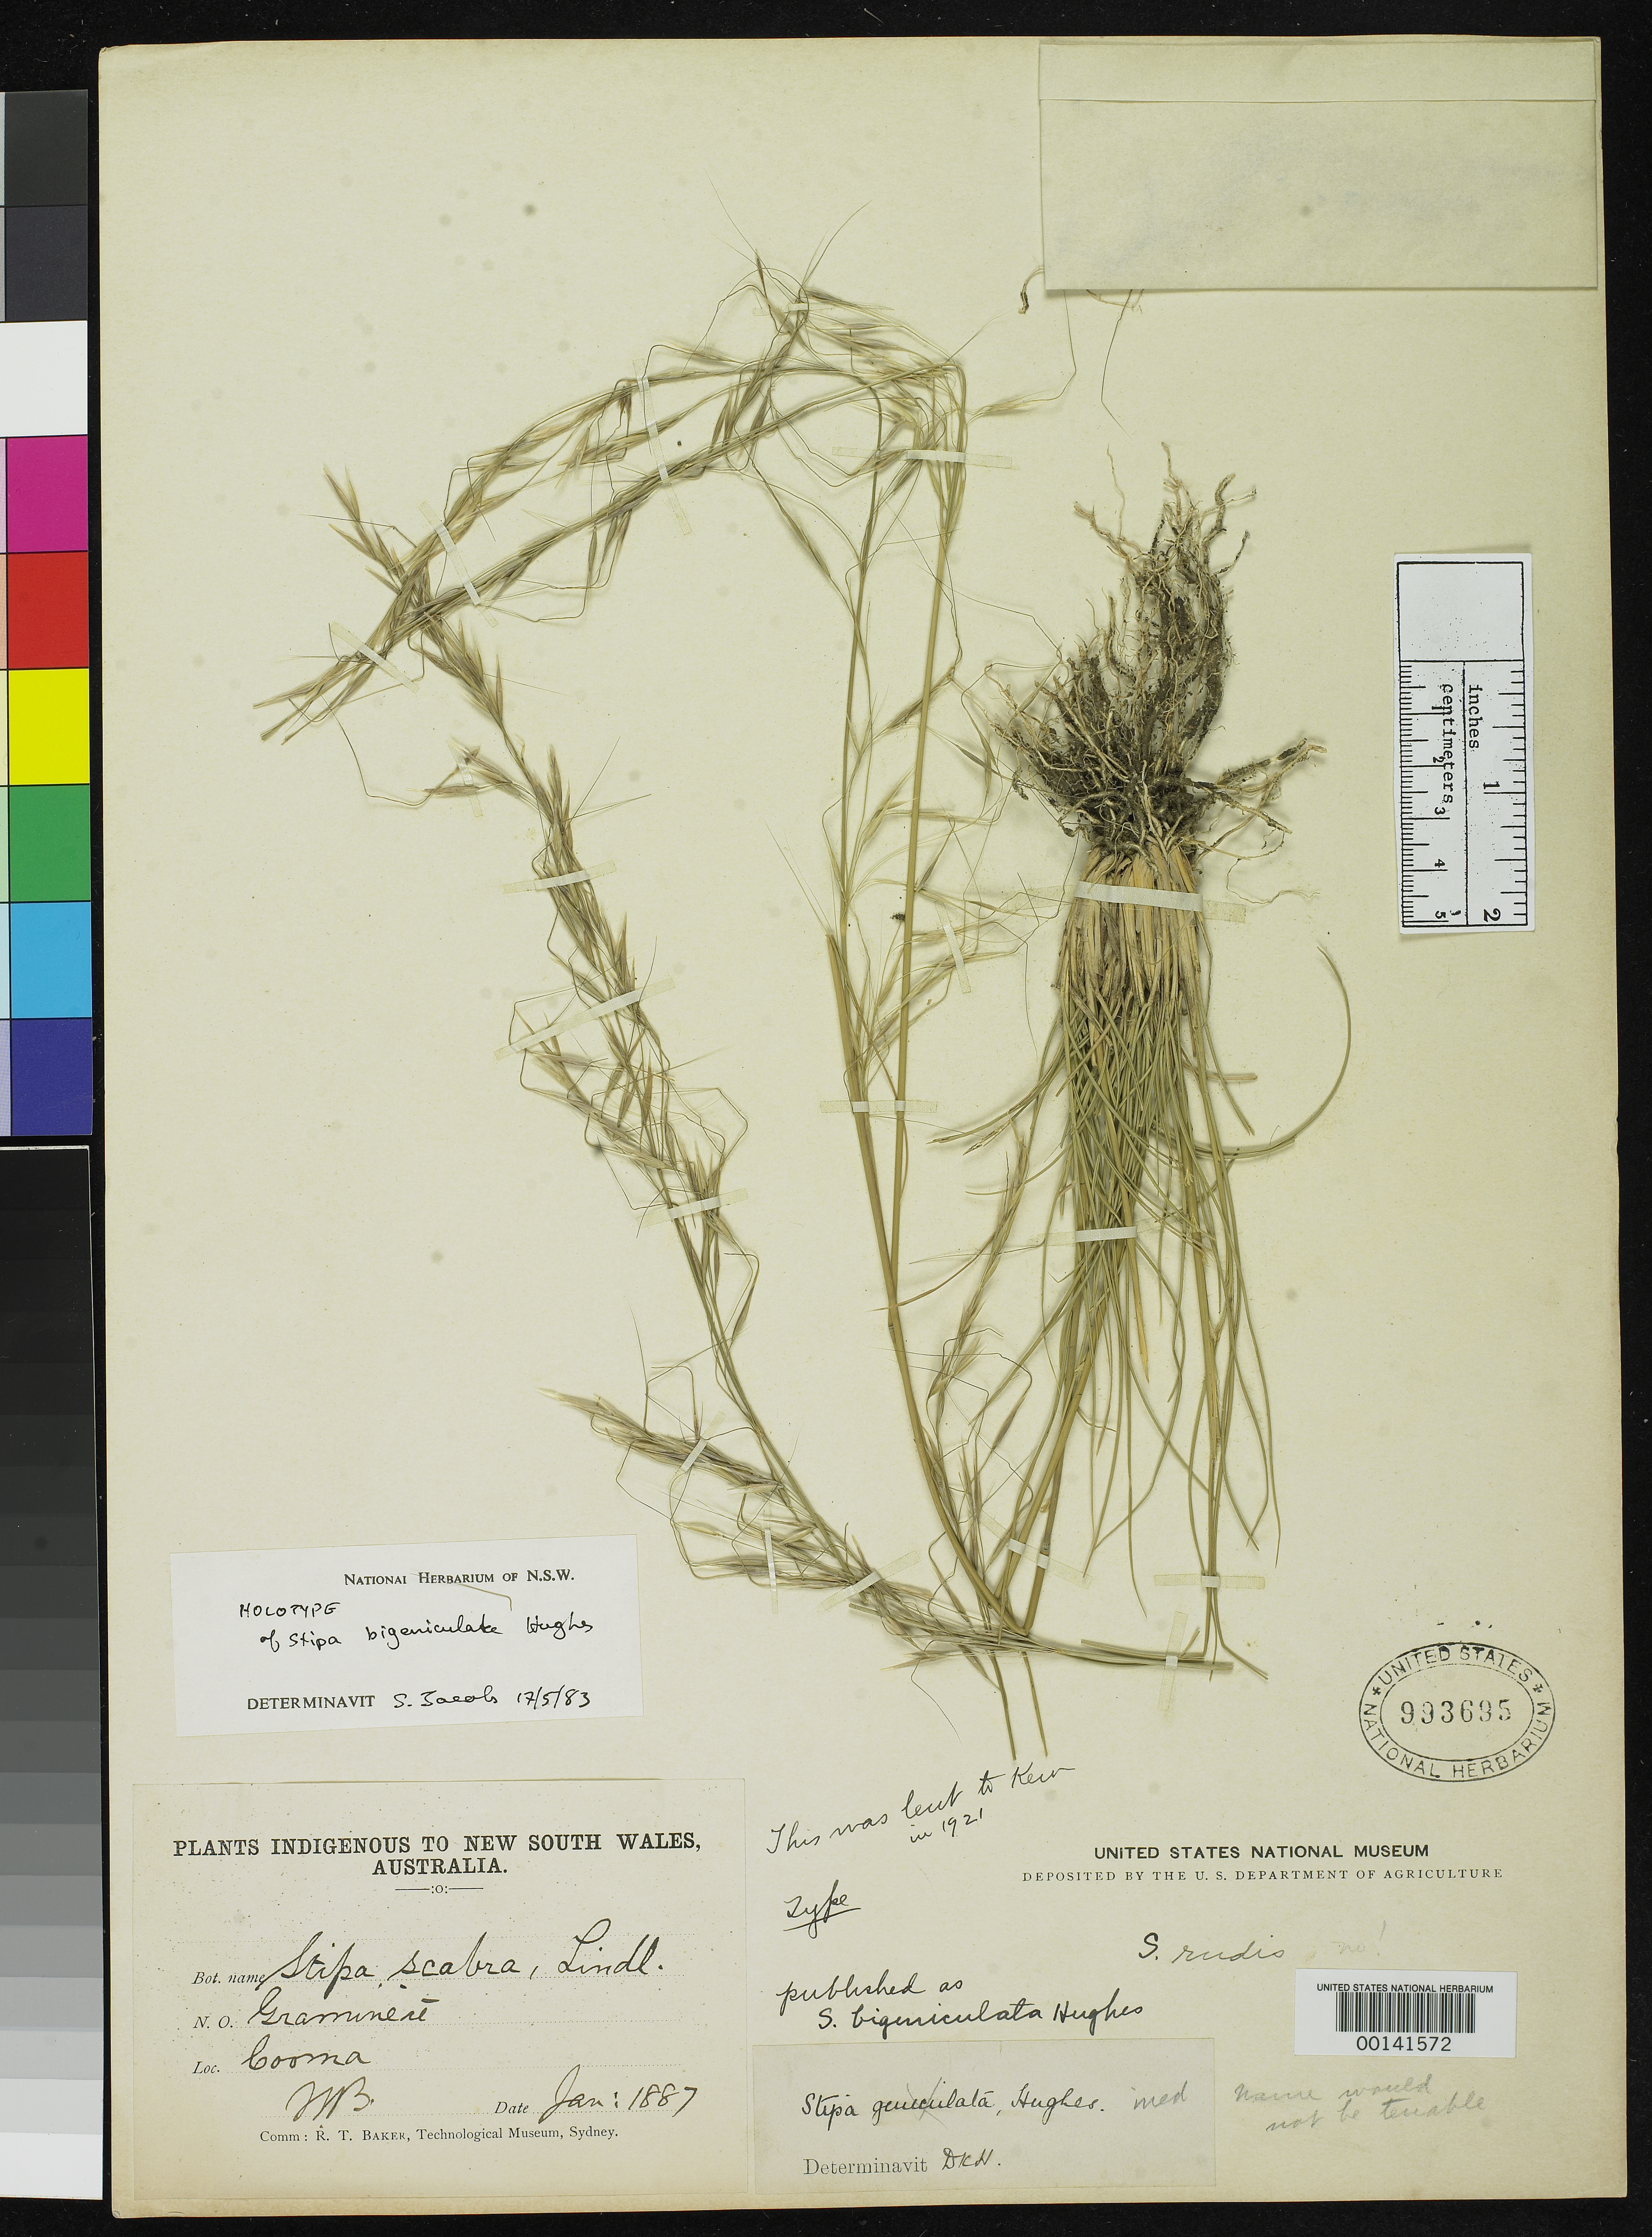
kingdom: Plantae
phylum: Tracheophyta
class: Liliopsida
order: Poales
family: Poaceae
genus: Stipa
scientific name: Stipa bigeniculata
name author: Hughes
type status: Holotype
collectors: R. T. Baker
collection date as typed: Jan 1887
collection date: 1887-01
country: Australia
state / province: New South Wales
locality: Cooma.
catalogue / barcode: US 993695